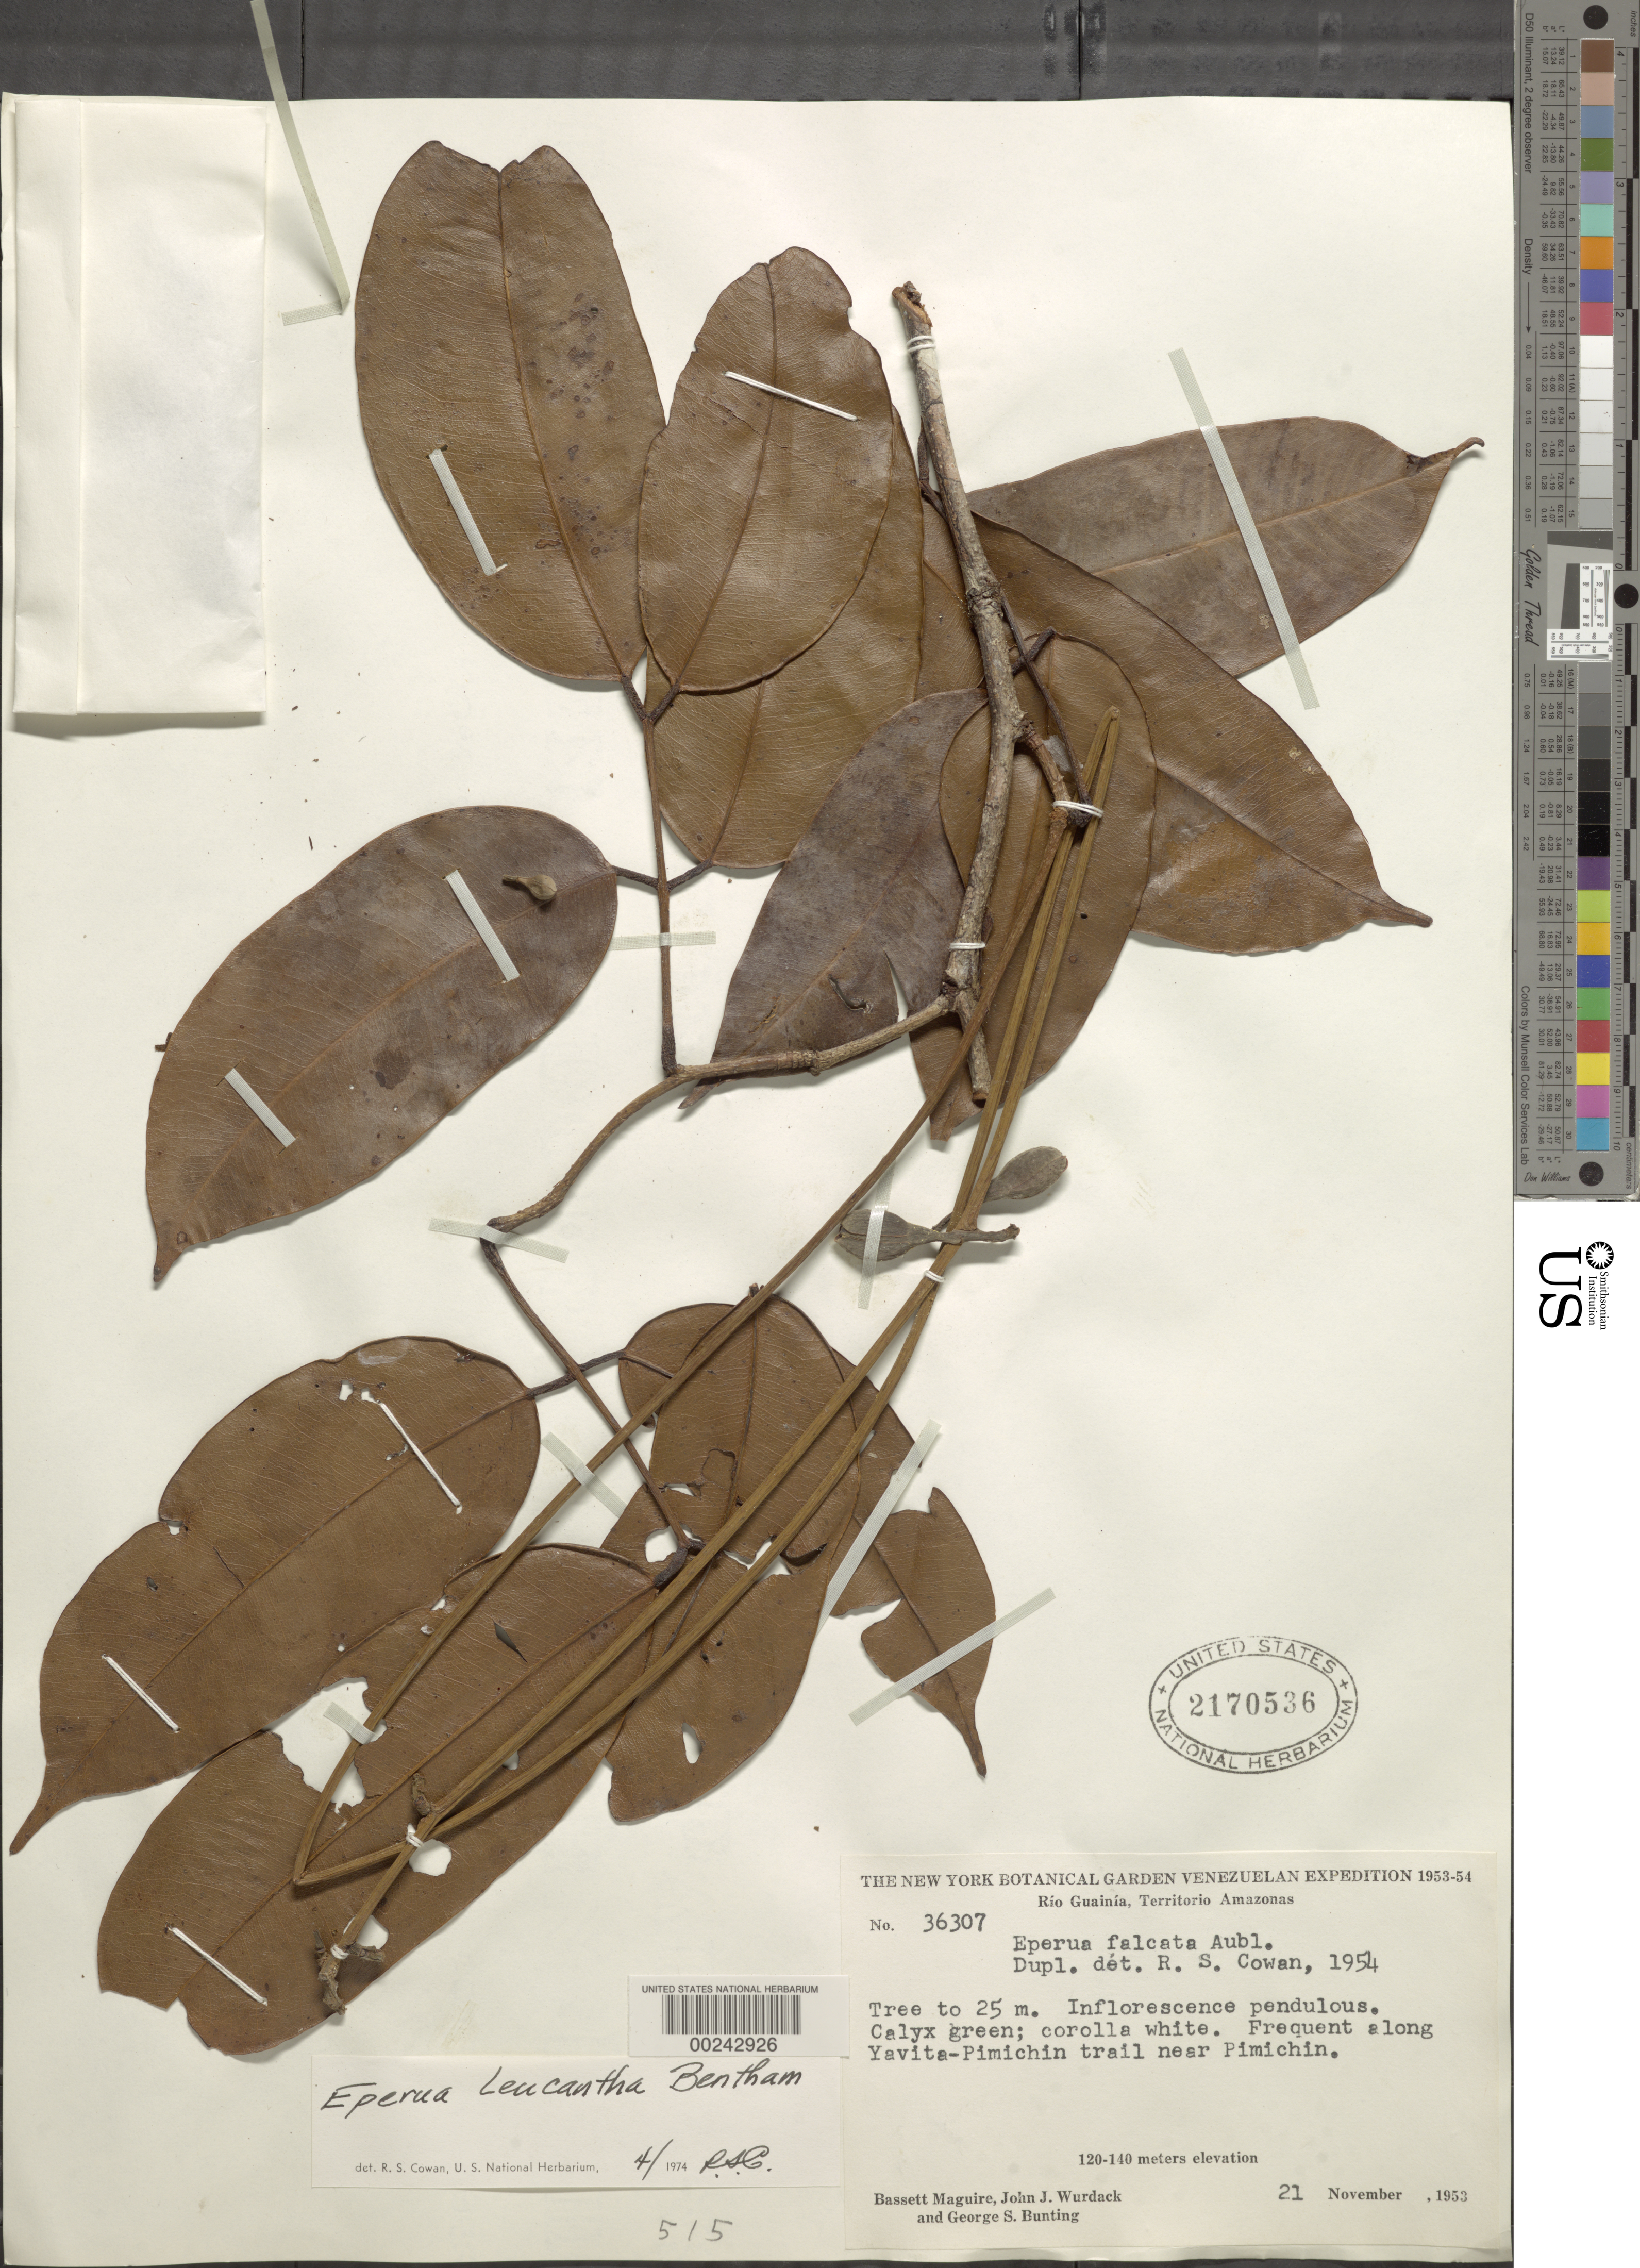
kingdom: Plantae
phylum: Tracheophyta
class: Magnoliopsida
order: Fabales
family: Fabaceae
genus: Eperua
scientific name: Eperua leucantha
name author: Benth.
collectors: B. Maguire, J. J. Wurdack & G. S. Bunting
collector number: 36307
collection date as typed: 21 Nov 1953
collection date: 1953-11-21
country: Venezuela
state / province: Amazonas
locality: Along yavita-pimichin trail near pimichin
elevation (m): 120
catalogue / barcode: US 2170536